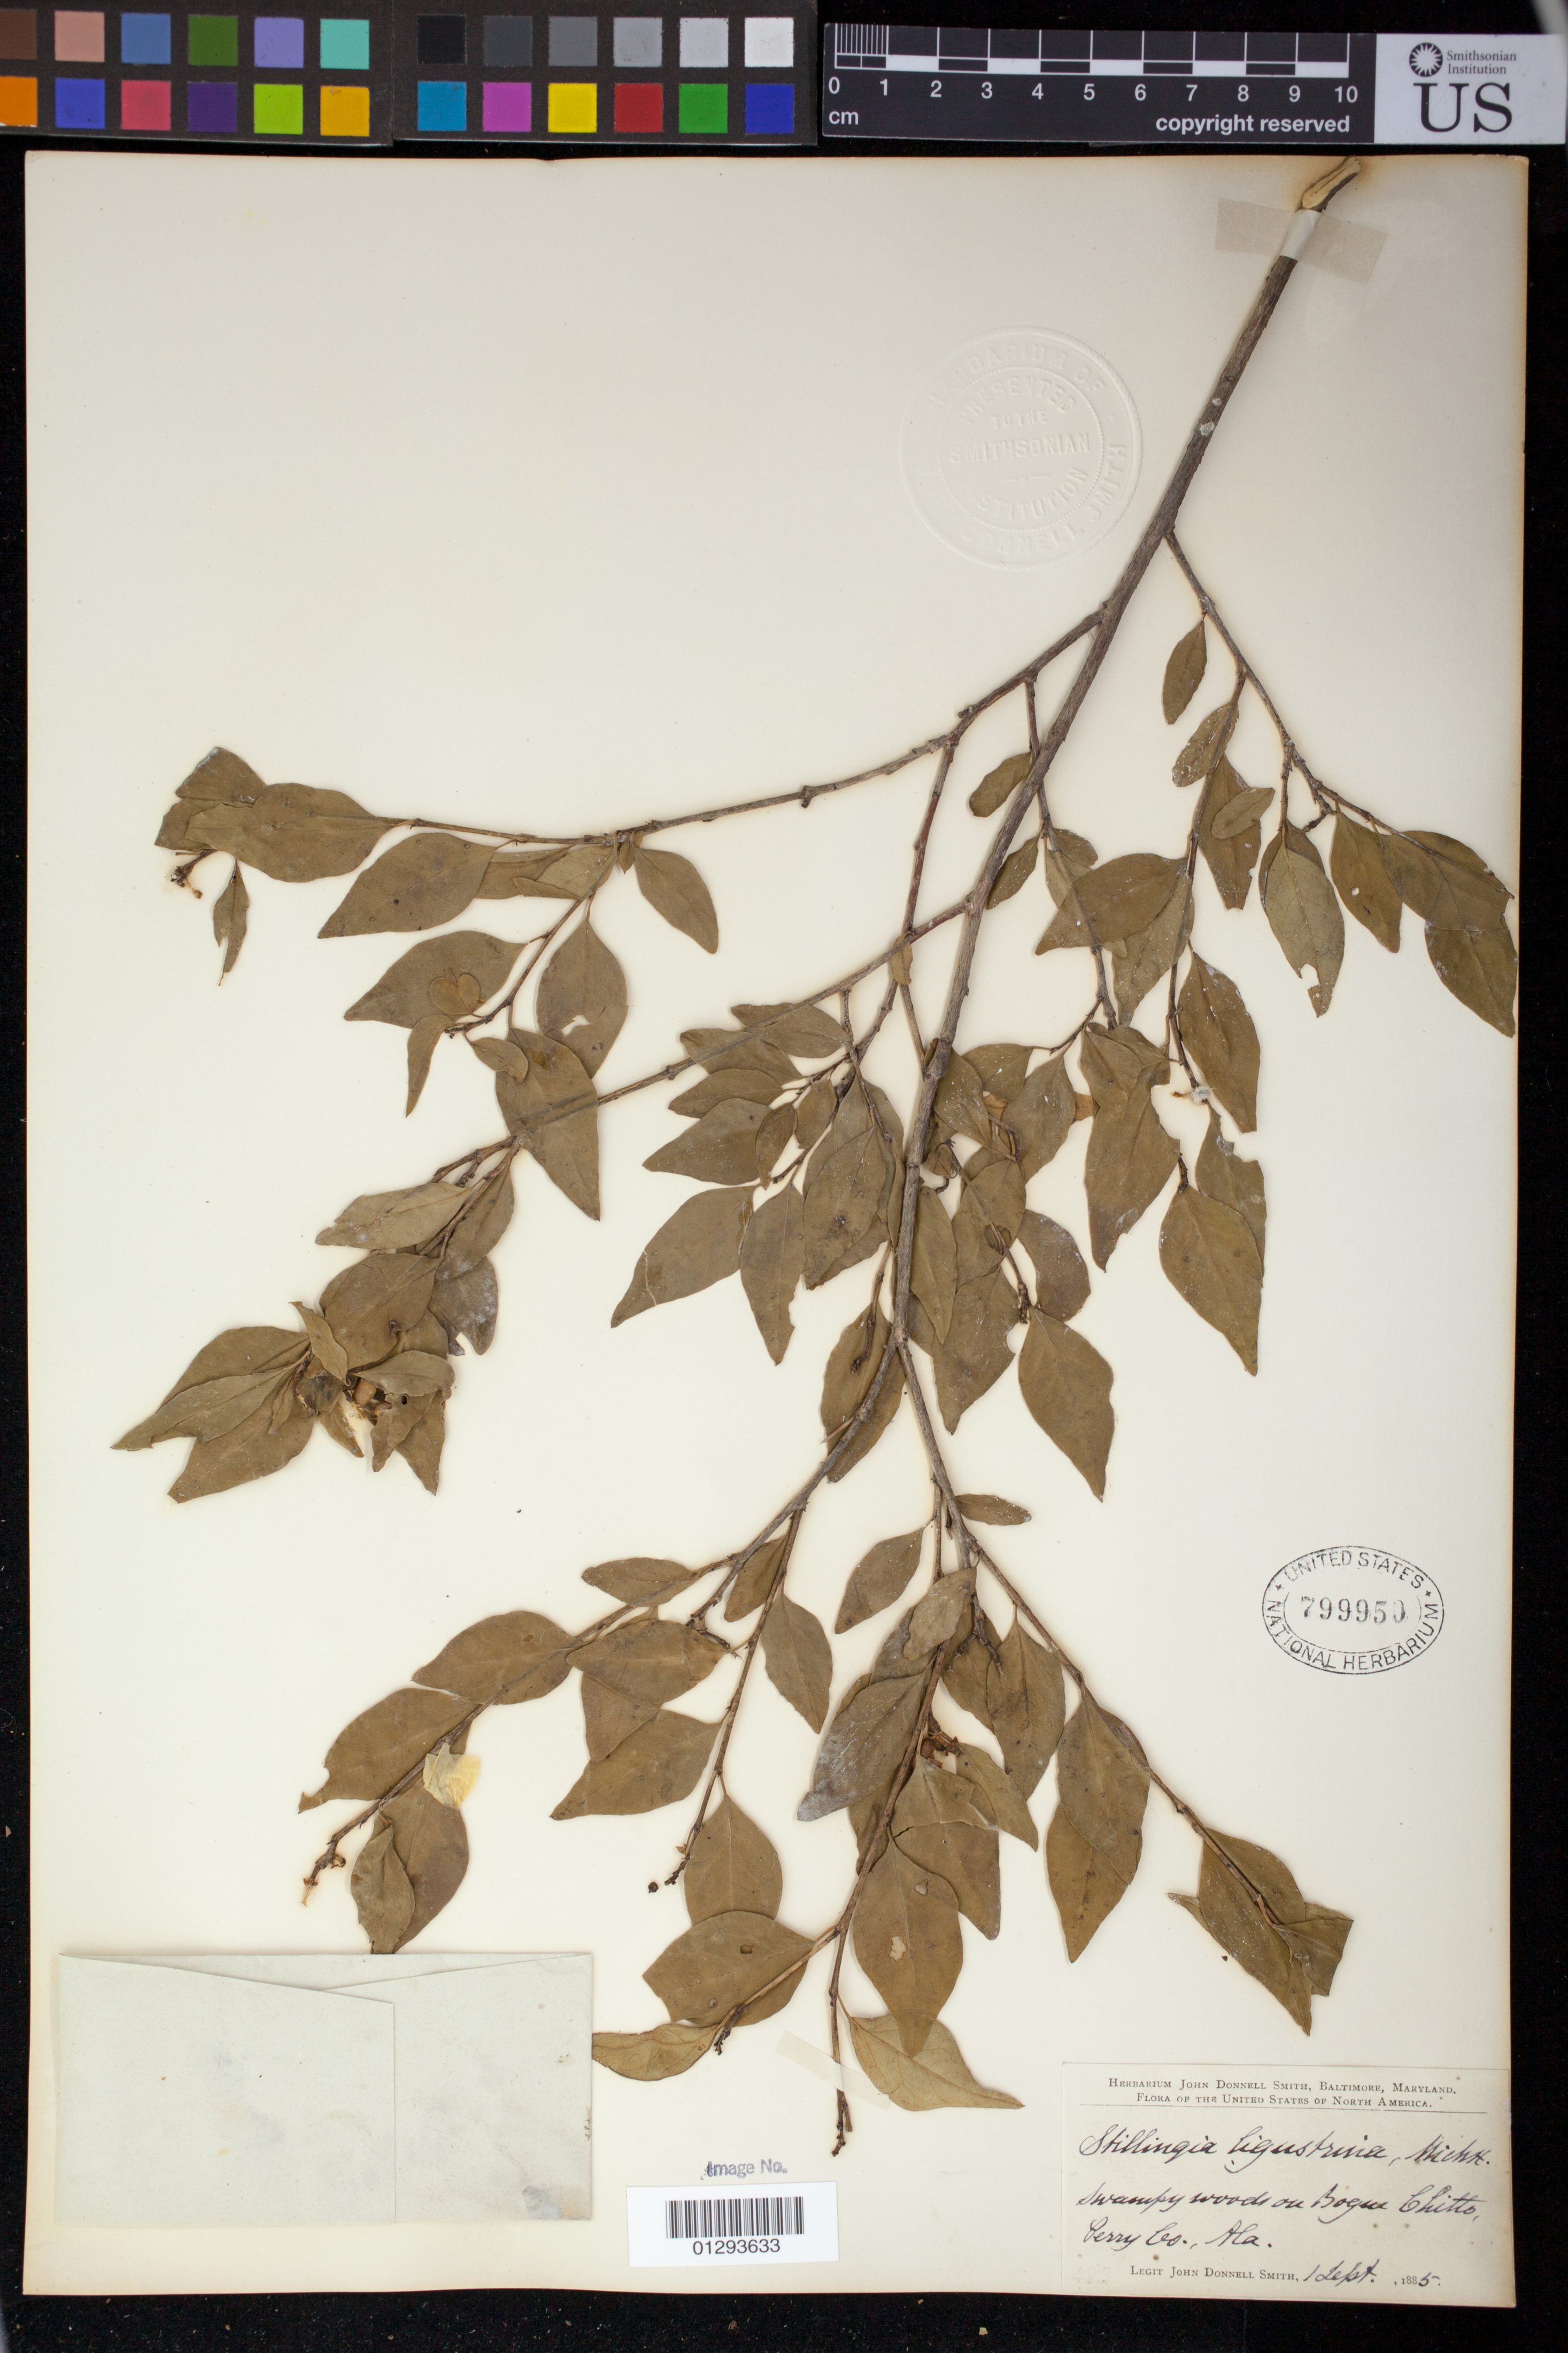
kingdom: Plantae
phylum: Tracheophyta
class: Magnoliopsida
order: Malpighiales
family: Euphorbiaceae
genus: Sebastiania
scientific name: Sebastiania fruticosa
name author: (Bartram) Fernald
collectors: J. Smith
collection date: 1885-09-01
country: United States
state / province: Alabama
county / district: Dallas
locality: Bogue Chitto, Perry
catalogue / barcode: US 799950